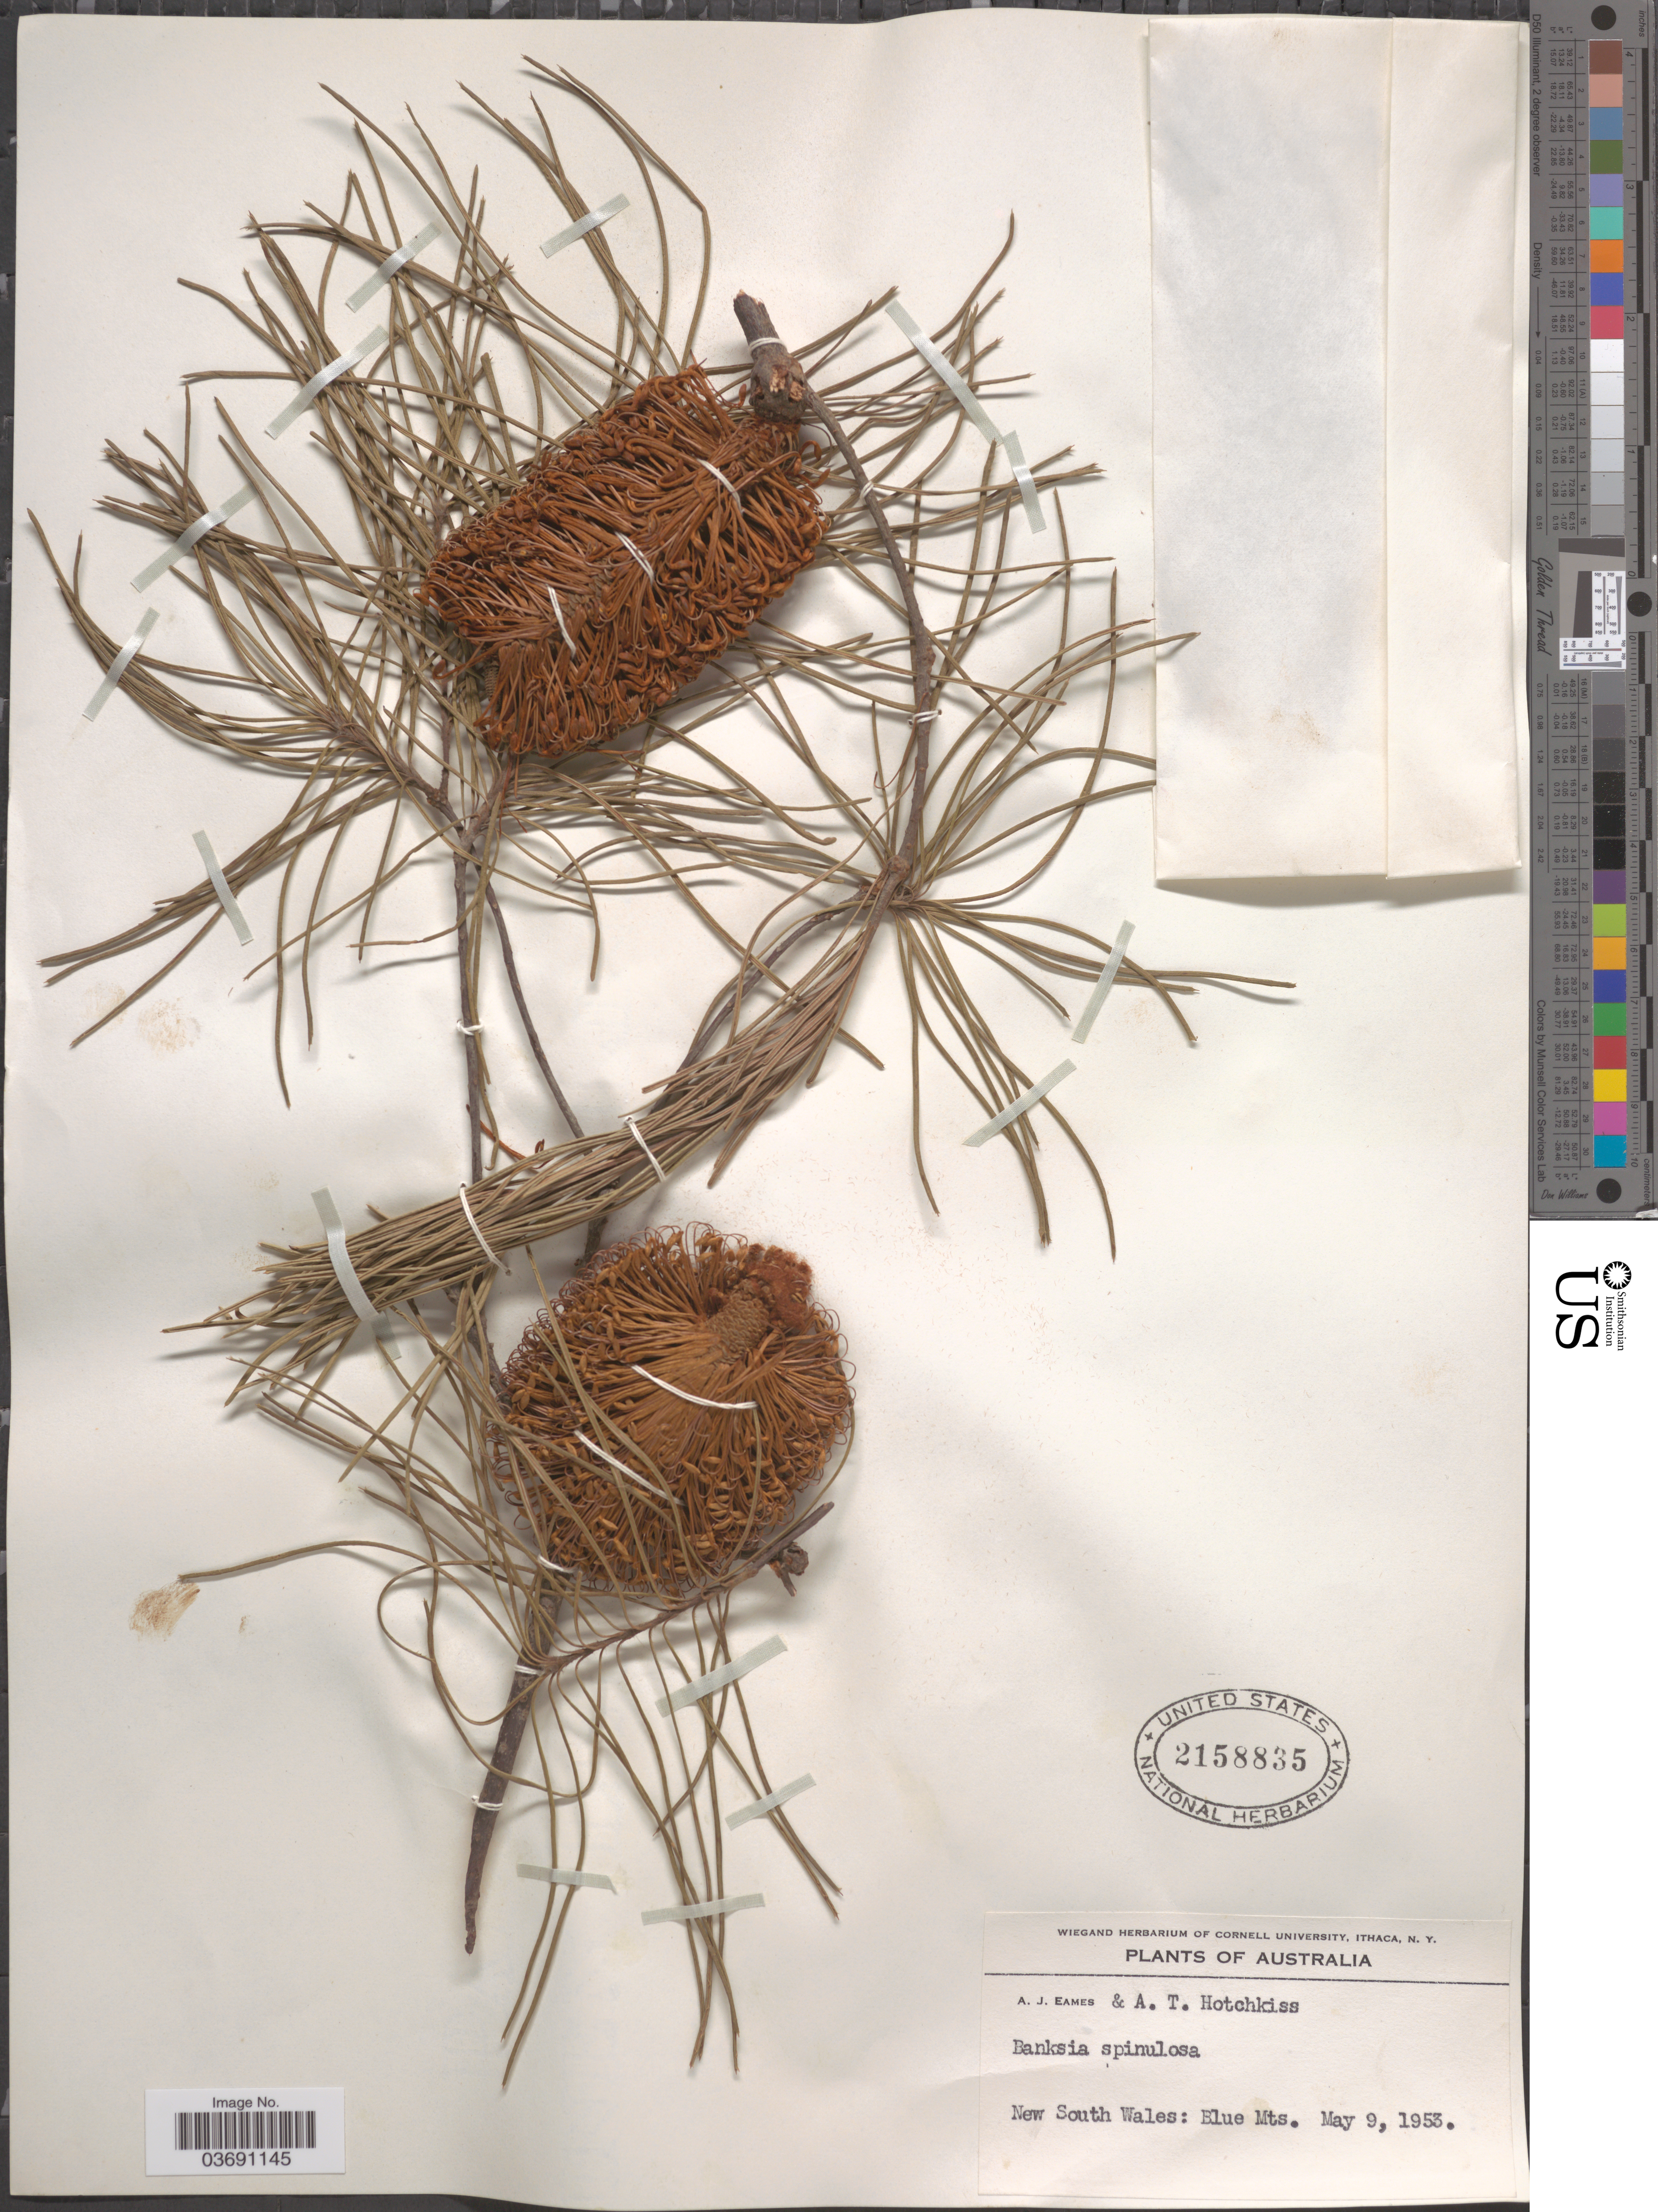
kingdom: Plantae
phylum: Tracheophyta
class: Magnoliopsida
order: Proteales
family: Proteaceae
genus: Banksia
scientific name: Banksia spinulosa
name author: Sm.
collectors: A. J. Eames & A. Hotchkiss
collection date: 1953-05-09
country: Australia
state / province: New South Wales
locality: Blue Mts.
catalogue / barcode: US 2158835